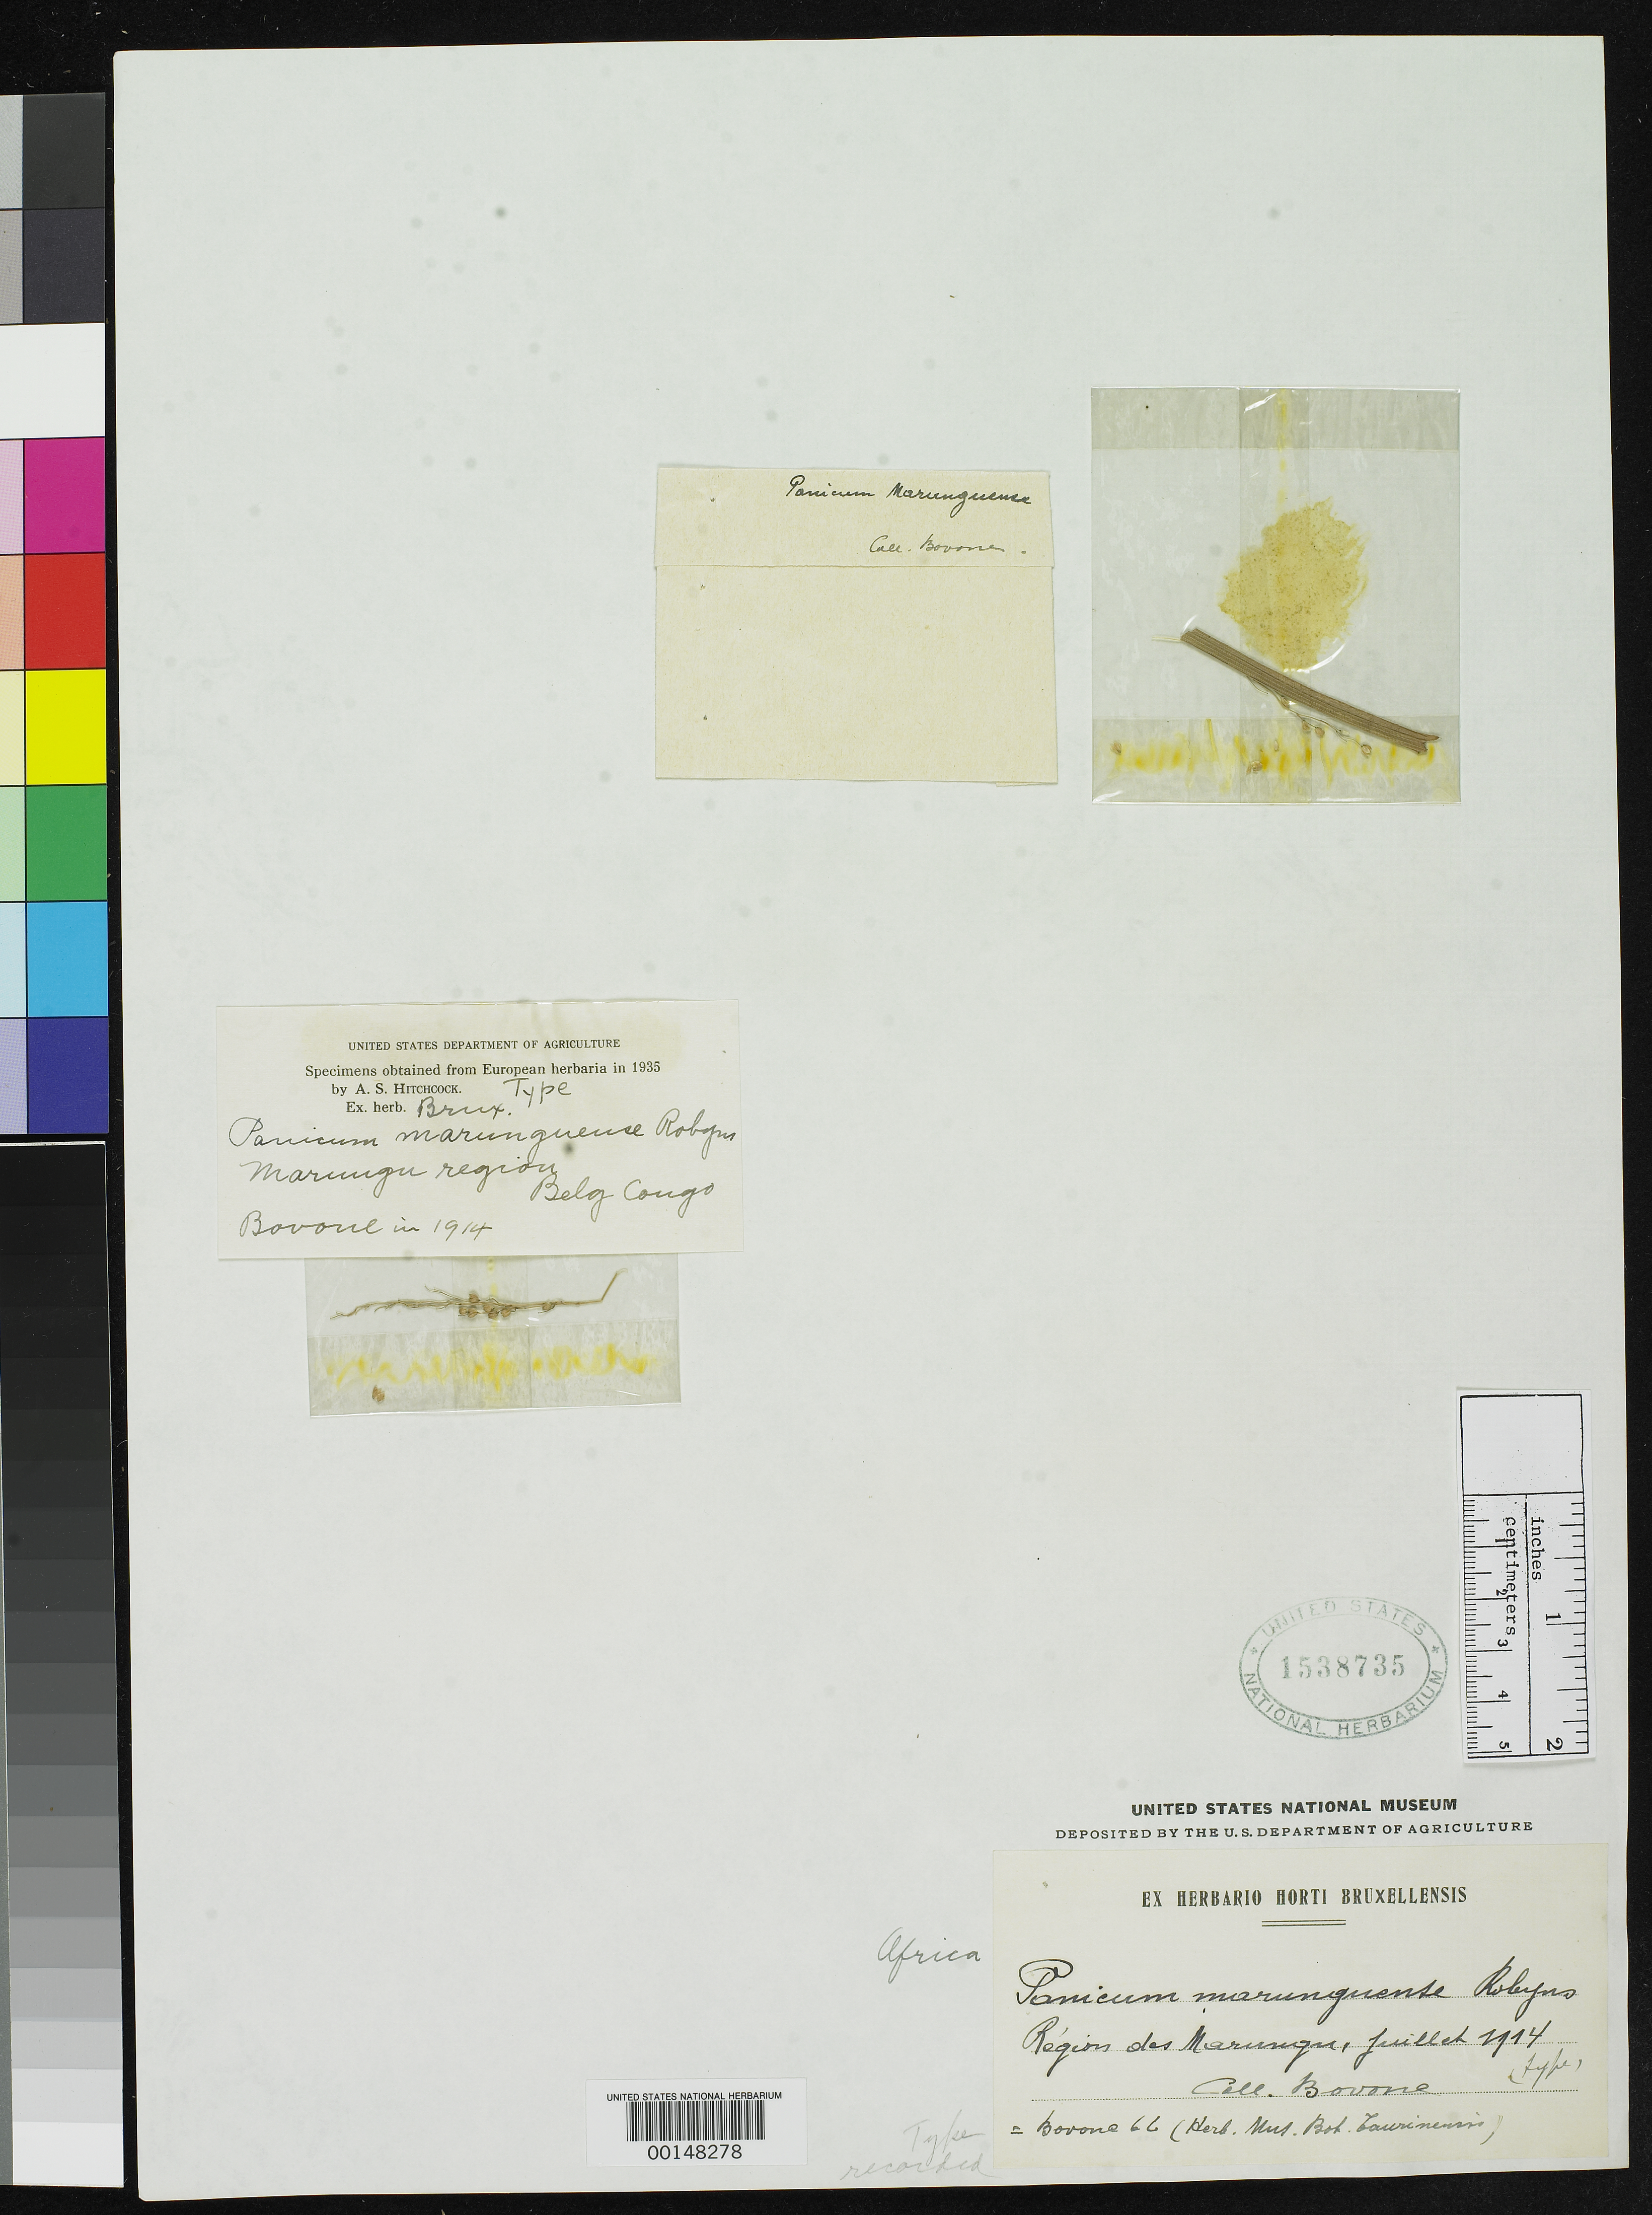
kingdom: Plantae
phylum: Tracheophyta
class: Liliopsida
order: Poales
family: Poaceae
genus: Panicum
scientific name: Panicum marunguense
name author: Robyns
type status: Type Fragment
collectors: E. Bovone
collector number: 66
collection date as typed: Jul 1914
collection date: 1914-07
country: Congo, Democratic Republic of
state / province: Tanganyika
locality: Marungu.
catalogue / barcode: US 1538735